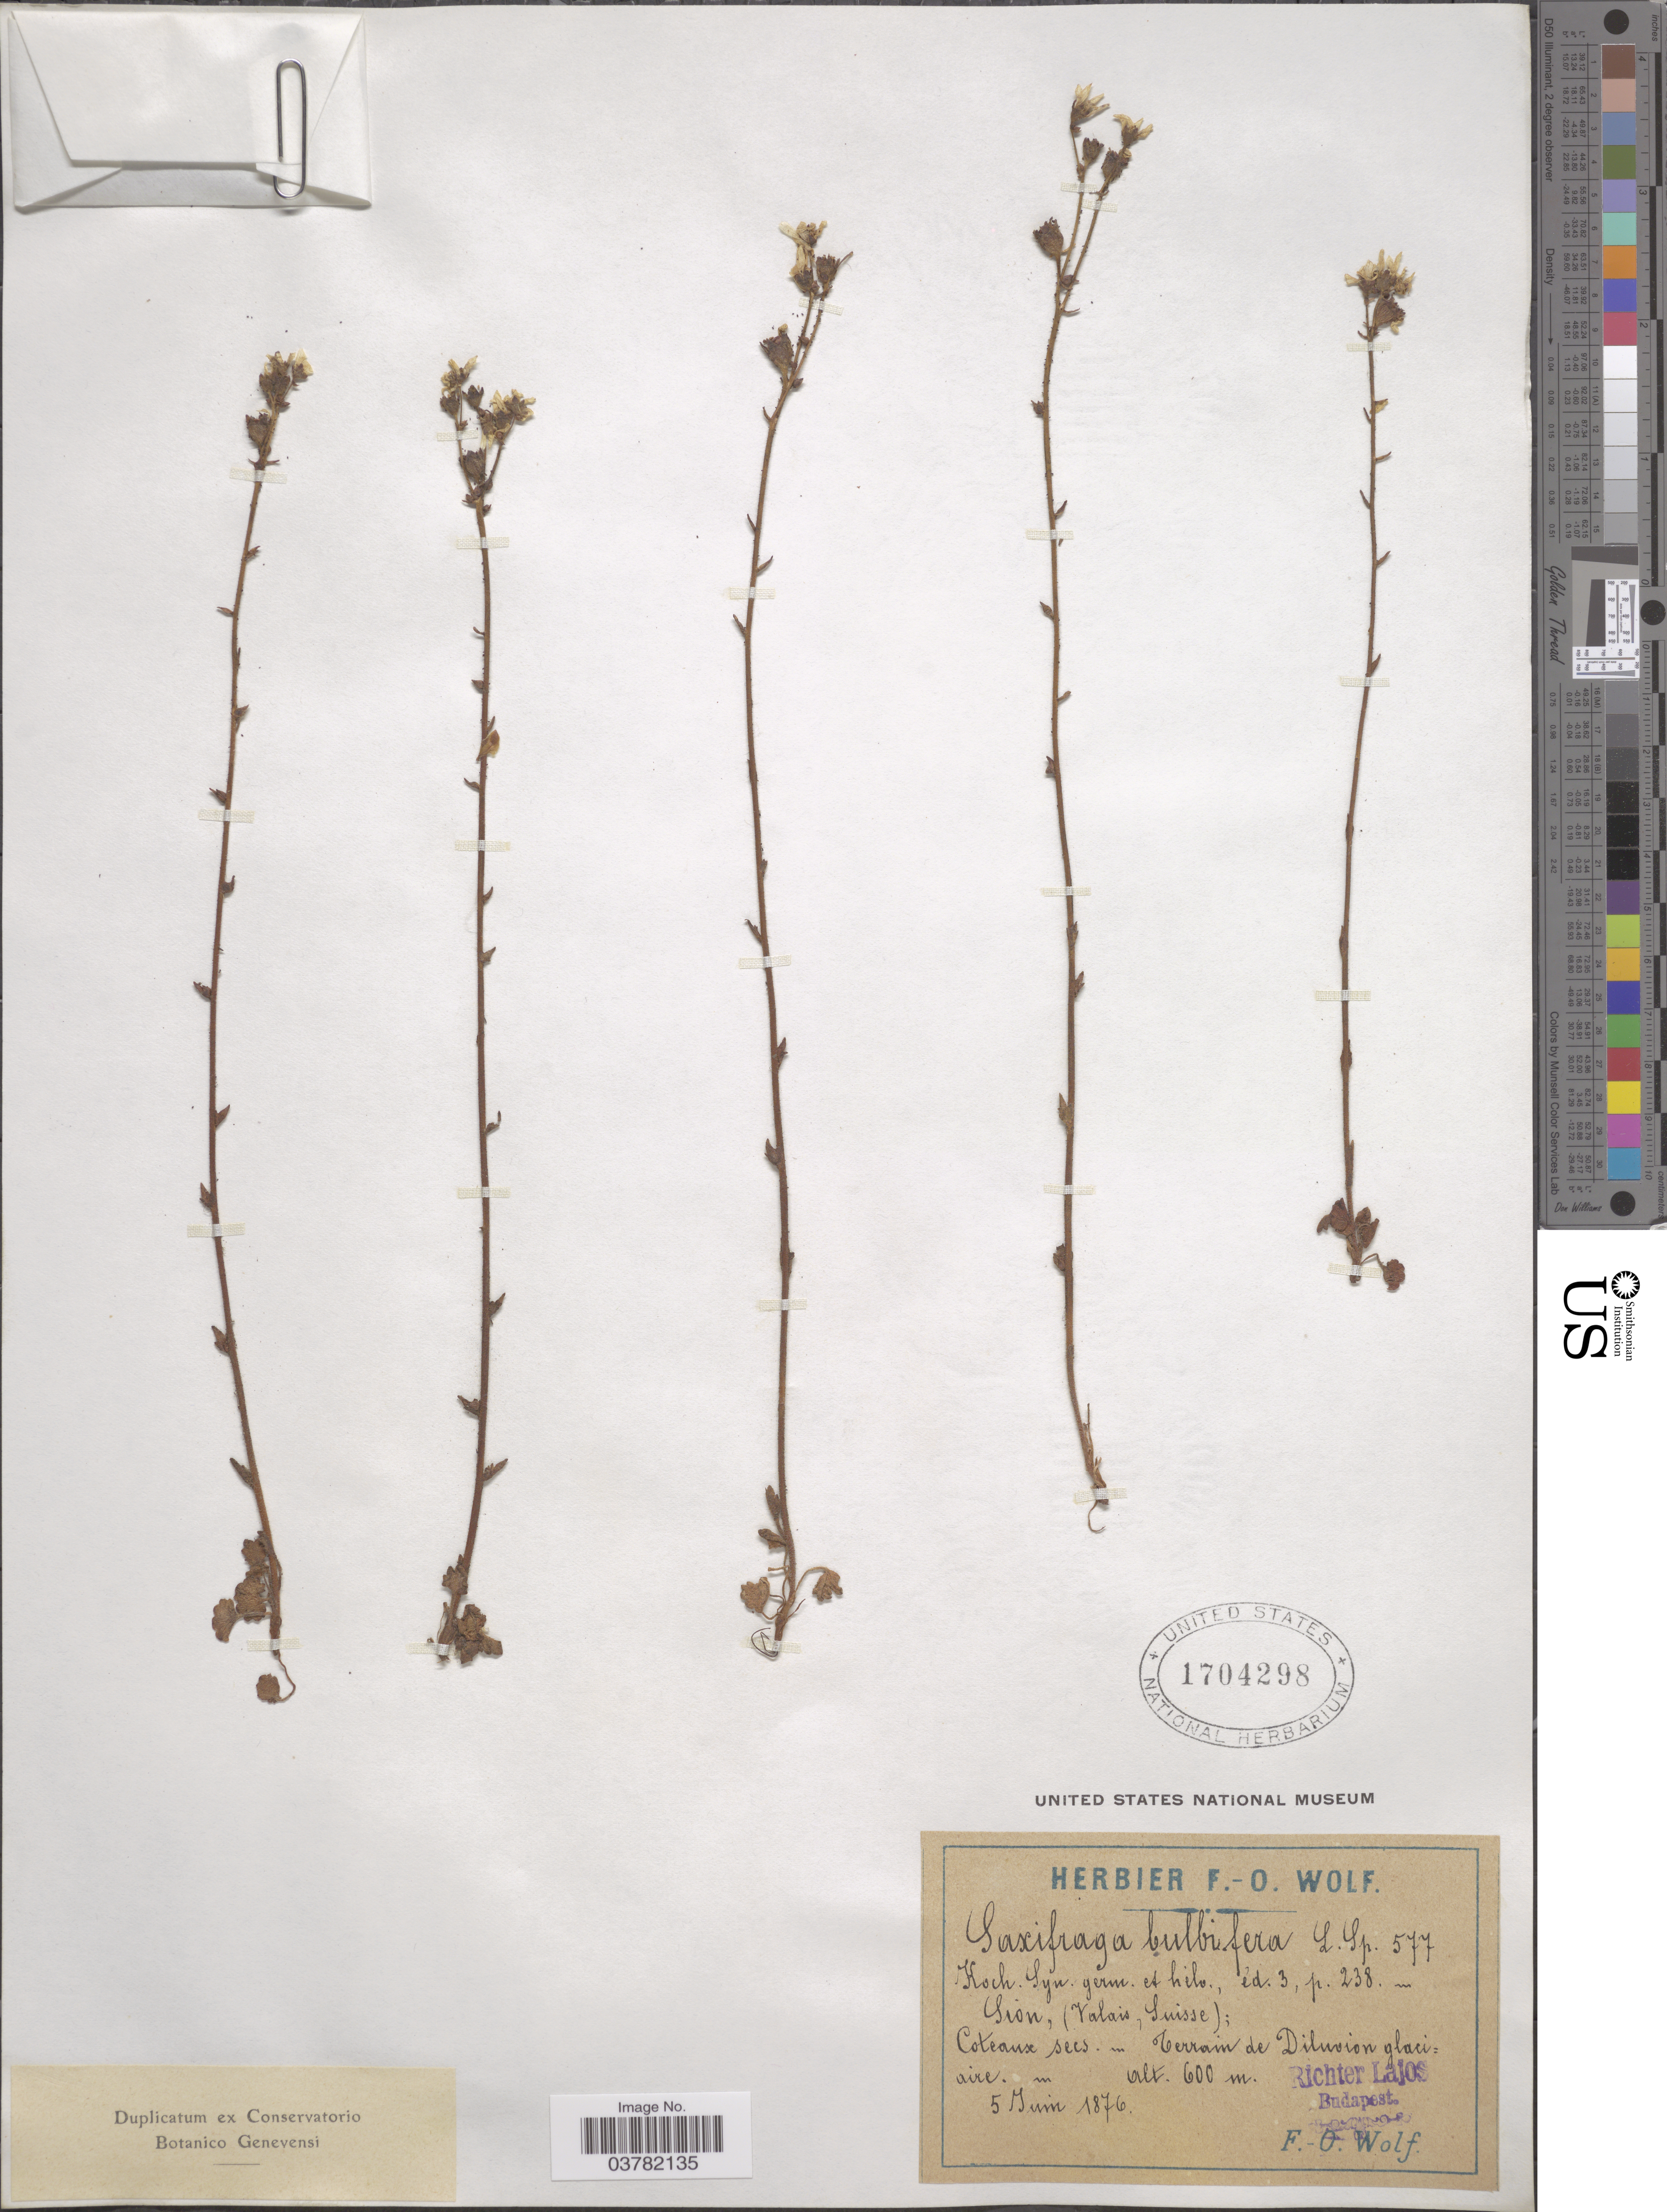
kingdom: Plantae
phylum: Tracheophyta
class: Magnoliopsida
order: Saxifragales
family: Saxifragaceae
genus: Saxifraga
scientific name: Saxifraga bulbifera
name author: L.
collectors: F. Wolf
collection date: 1876-06-05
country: Switzerland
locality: Sion (Valais, Suisse). Coteaux secs. Terrain de Diluvion glaciaire.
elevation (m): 600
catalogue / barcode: US 1704298